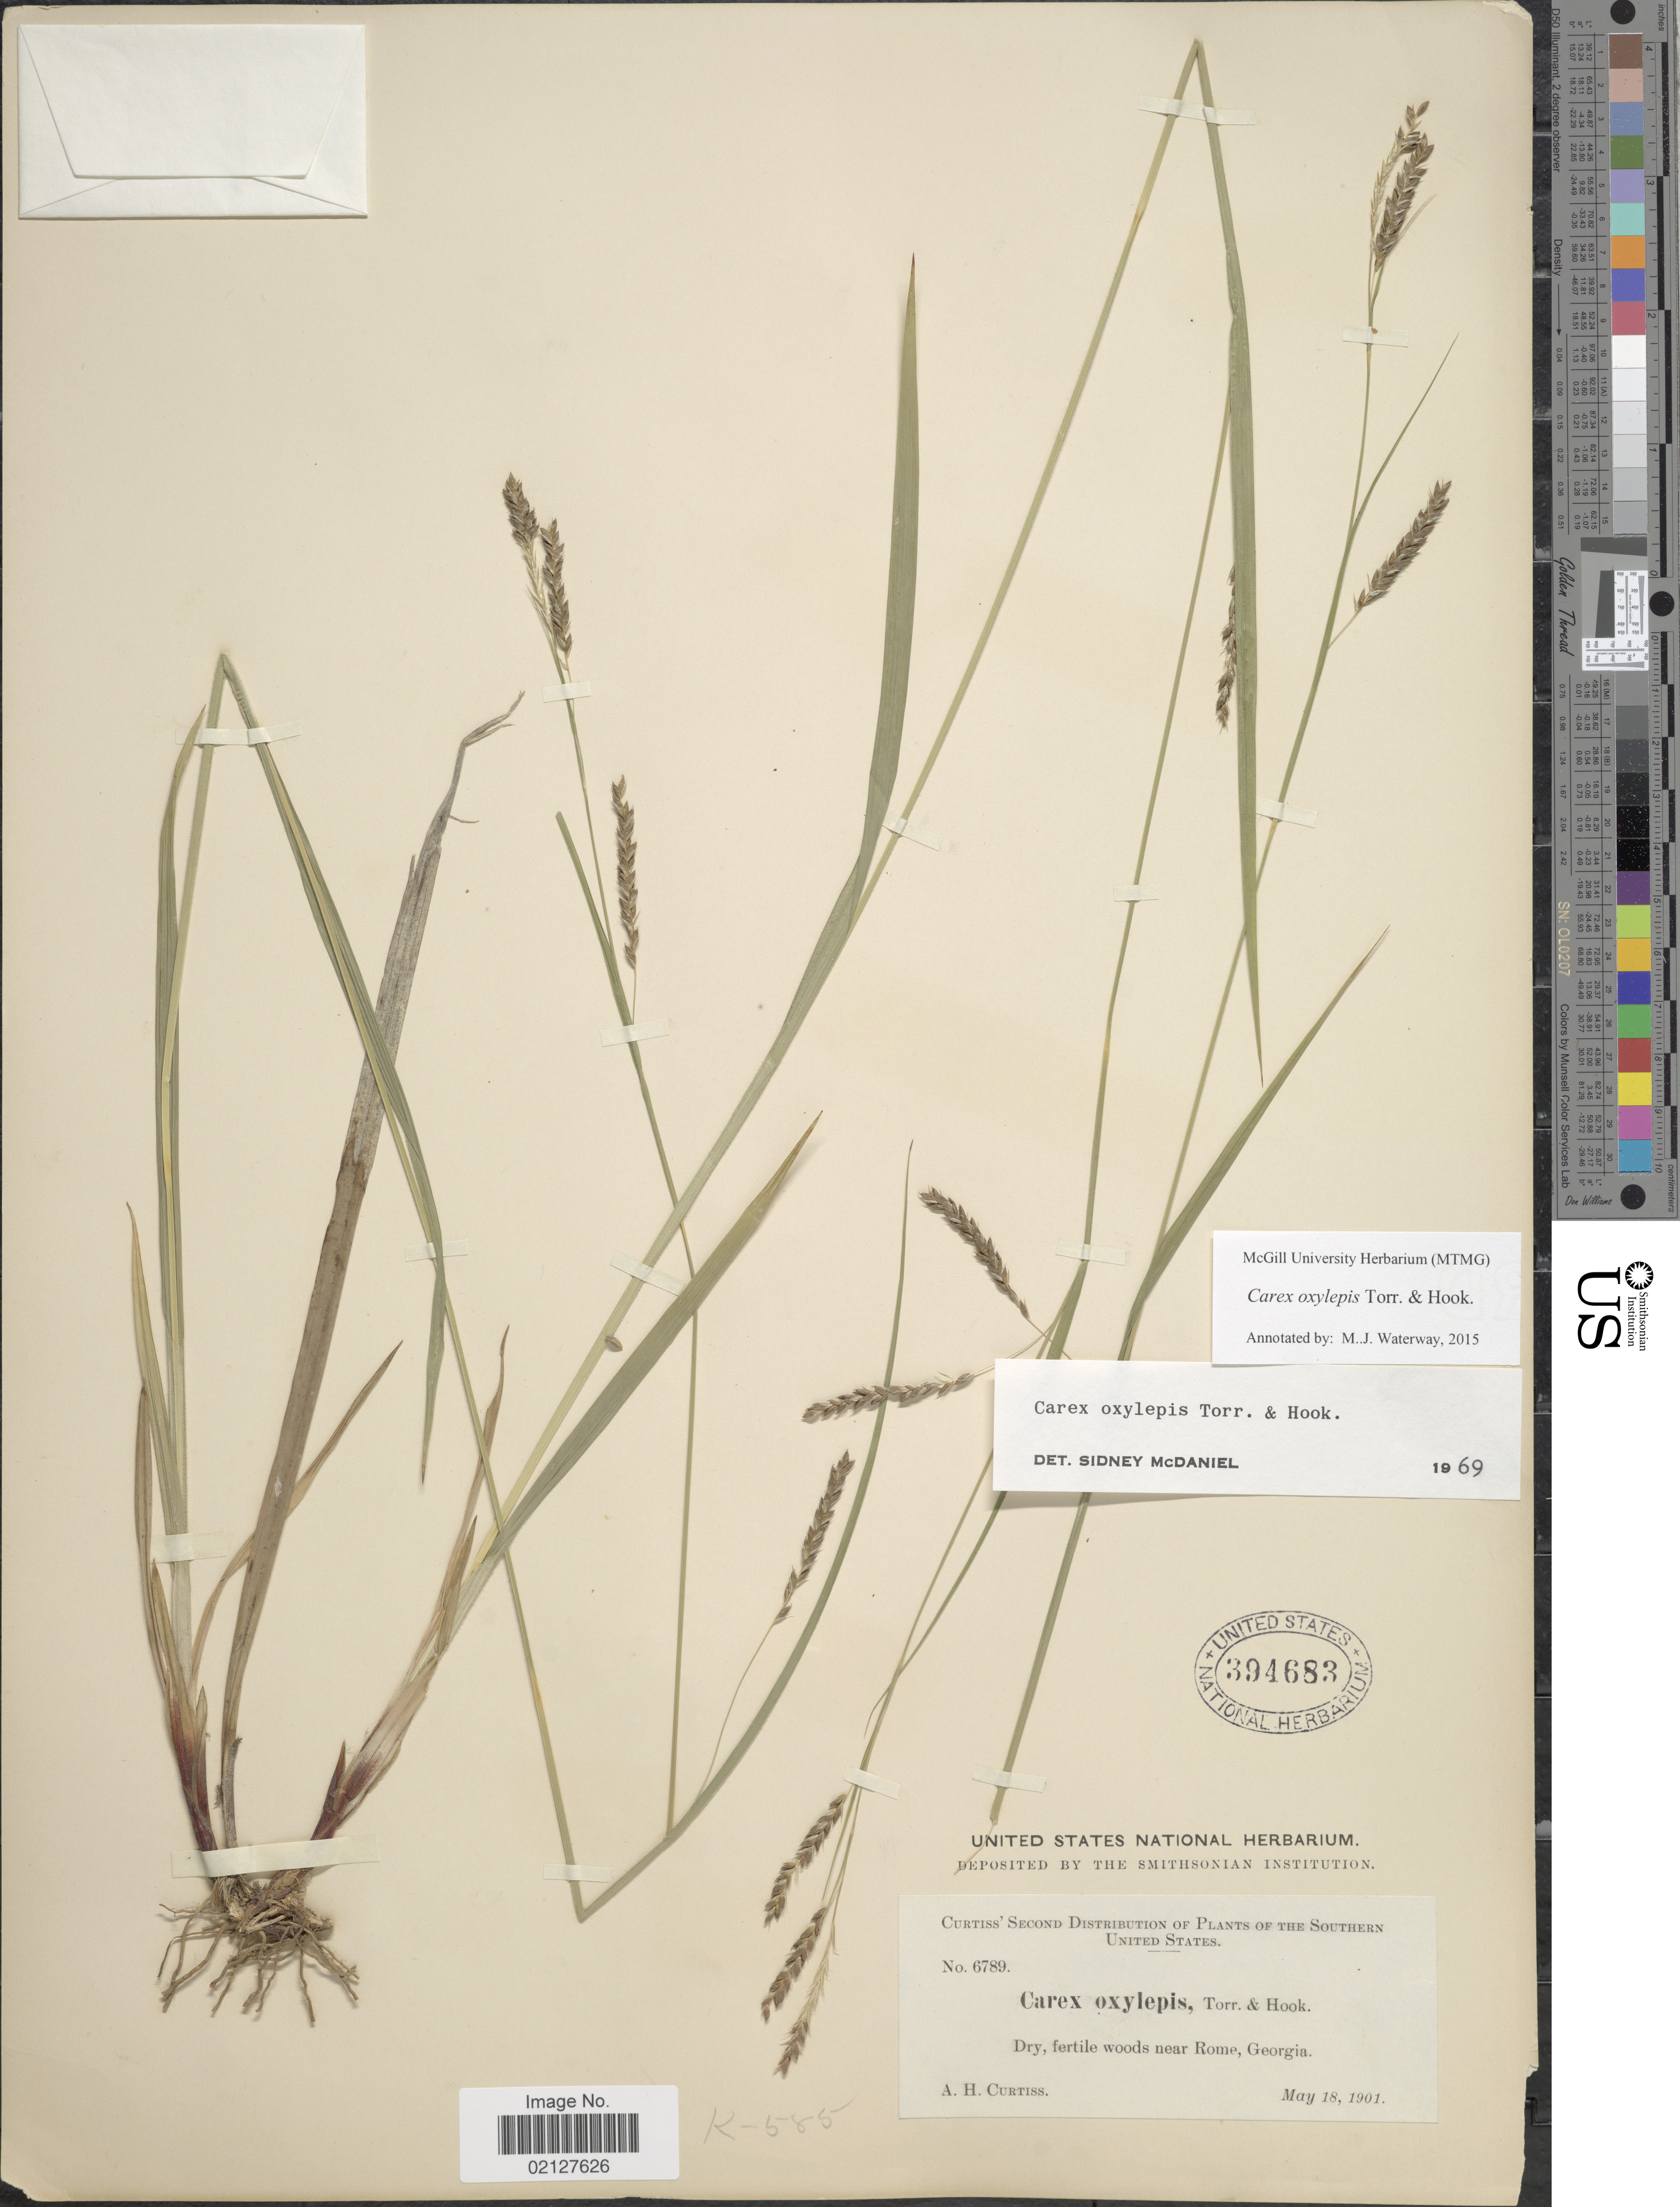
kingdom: Plantae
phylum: Tracheophyta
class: Liliopsida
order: Poales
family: Cyperaceae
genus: Carex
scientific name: Carex oxylepis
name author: Torr. & Hook.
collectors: A. H. Curtiss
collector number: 6789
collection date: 1901-05-18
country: United States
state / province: Georgia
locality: Near Rome. Southern United States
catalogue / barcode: US 394683